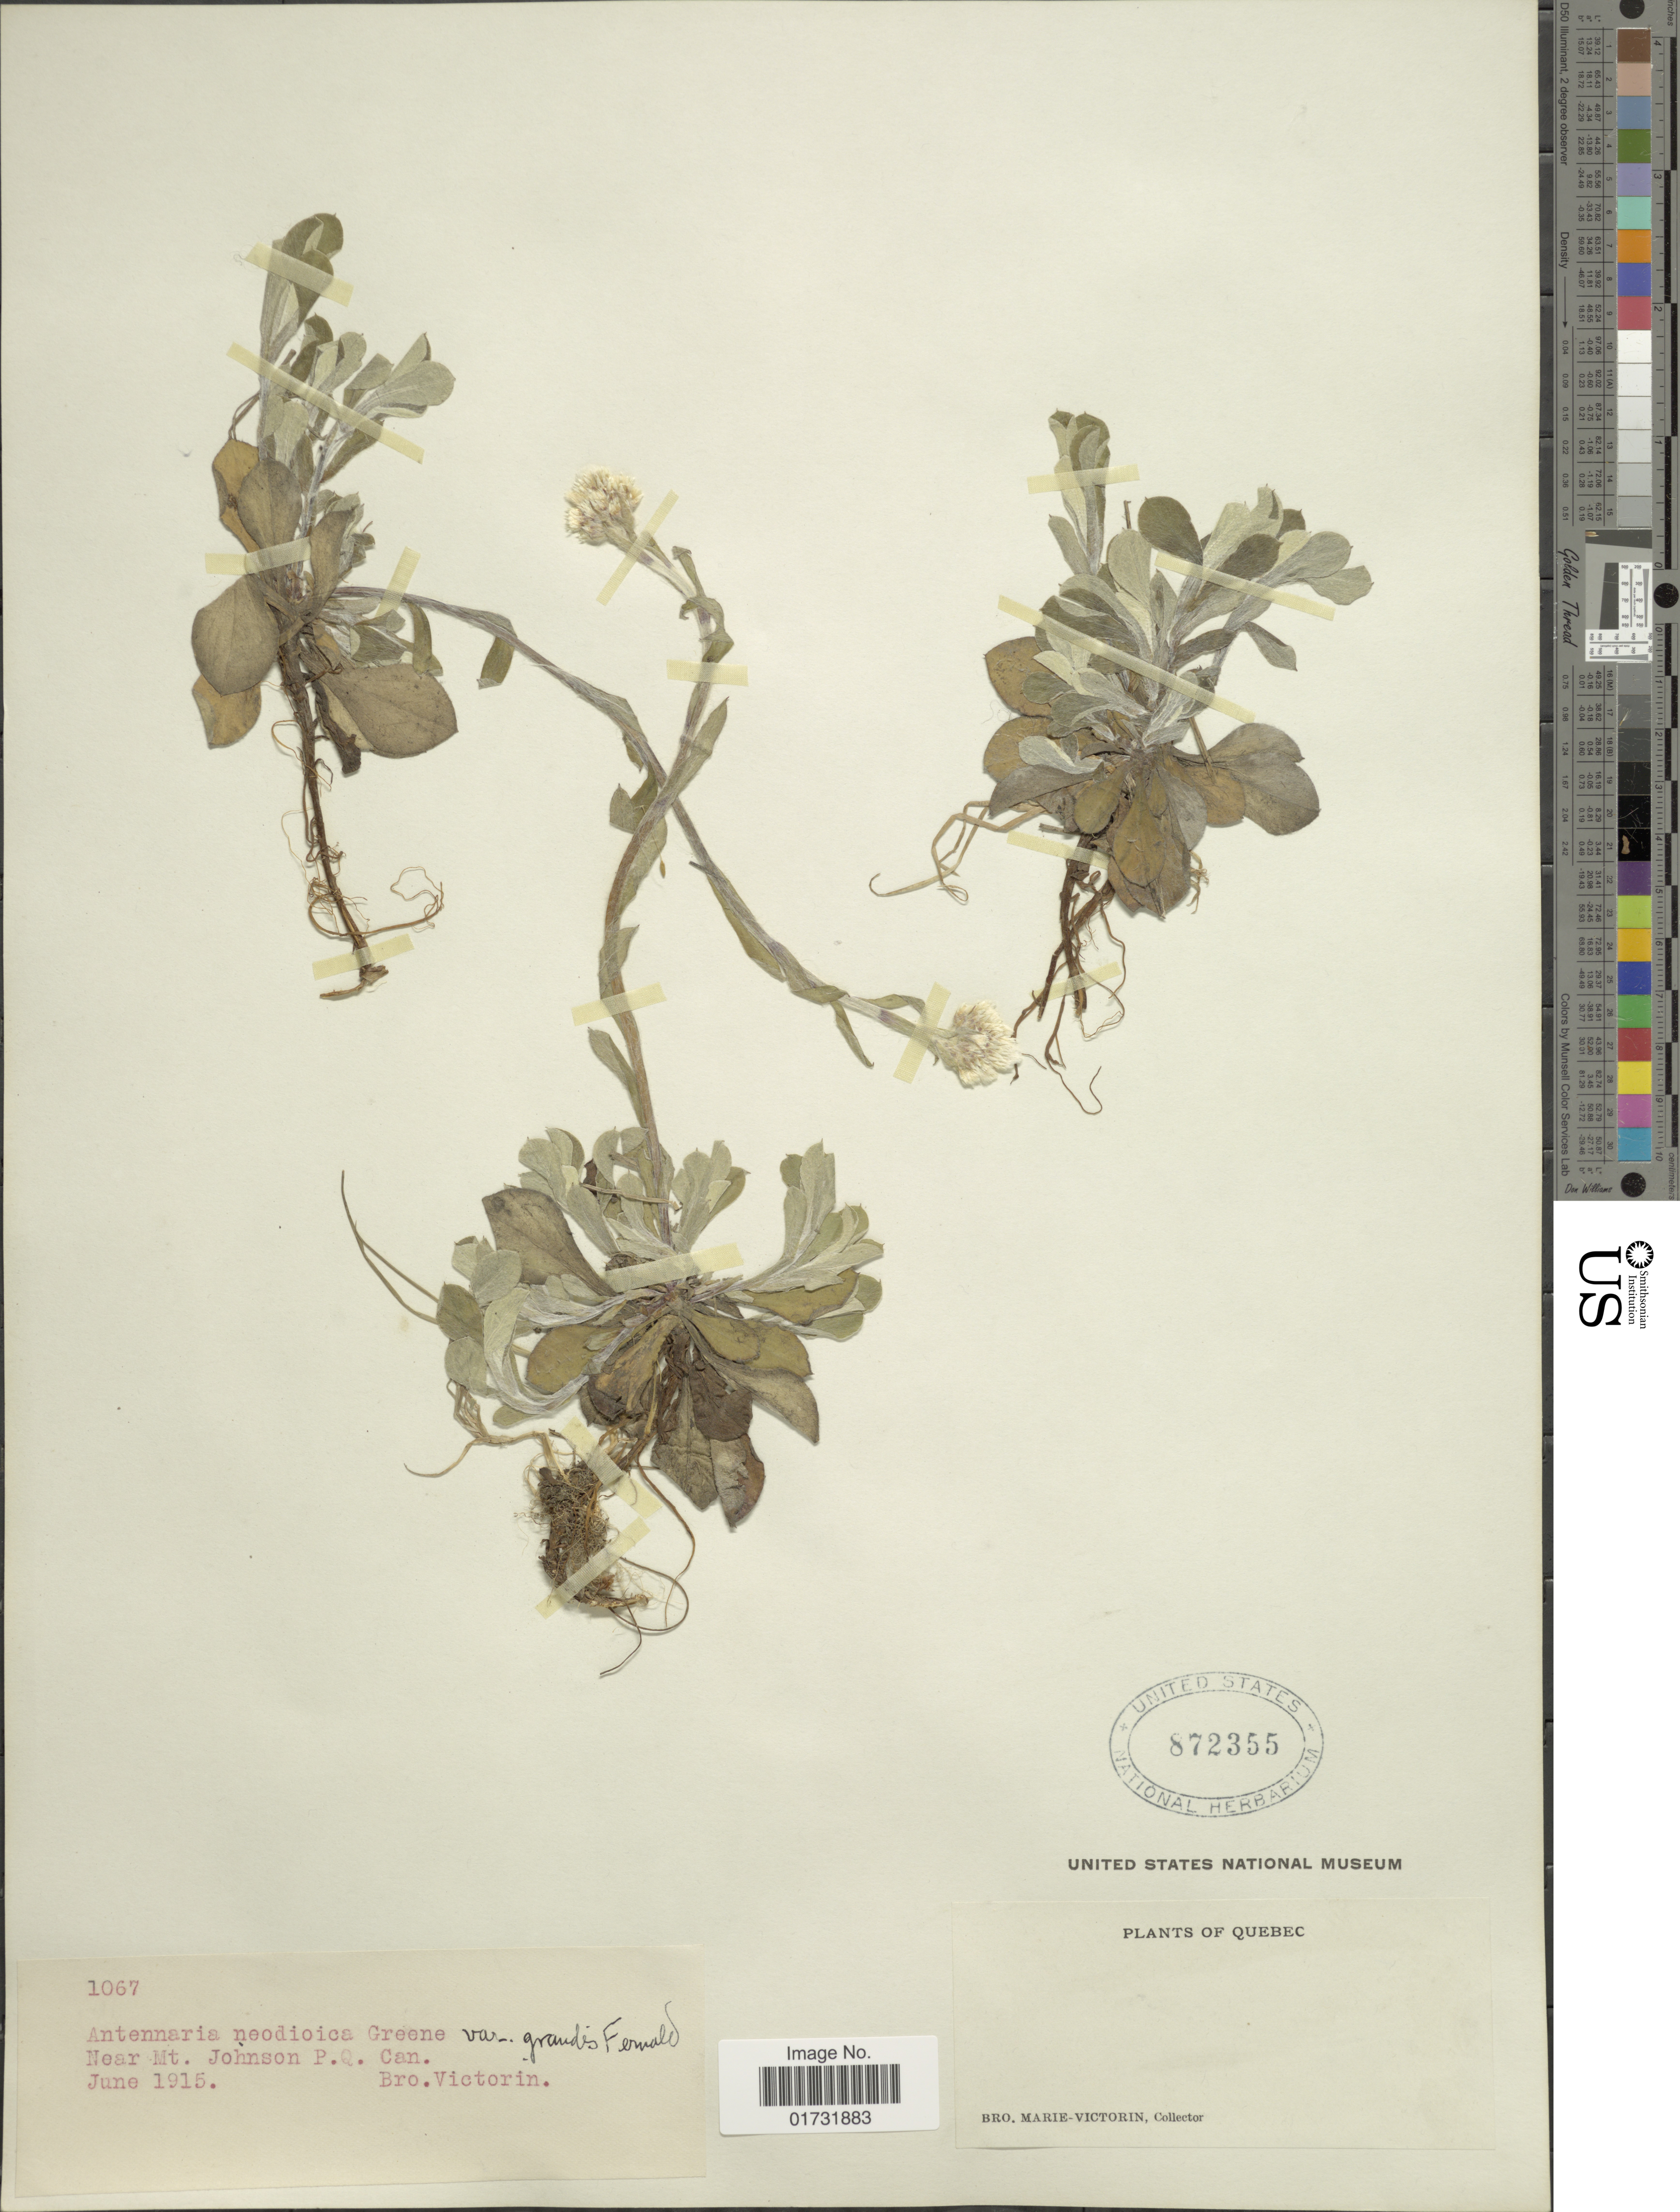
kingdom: Plantae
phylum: Tracheophyta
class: Magnoliopsida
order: Asterales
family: Asteraceae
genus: Antennaria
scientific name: Antennaria neodioica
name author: Greene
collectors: Fr. Marie-Victorin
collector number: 1067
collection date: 1915-06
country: Canada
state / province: Quebec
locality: Near Mt. Johnson P.Q. Can.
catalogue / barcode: US 872355